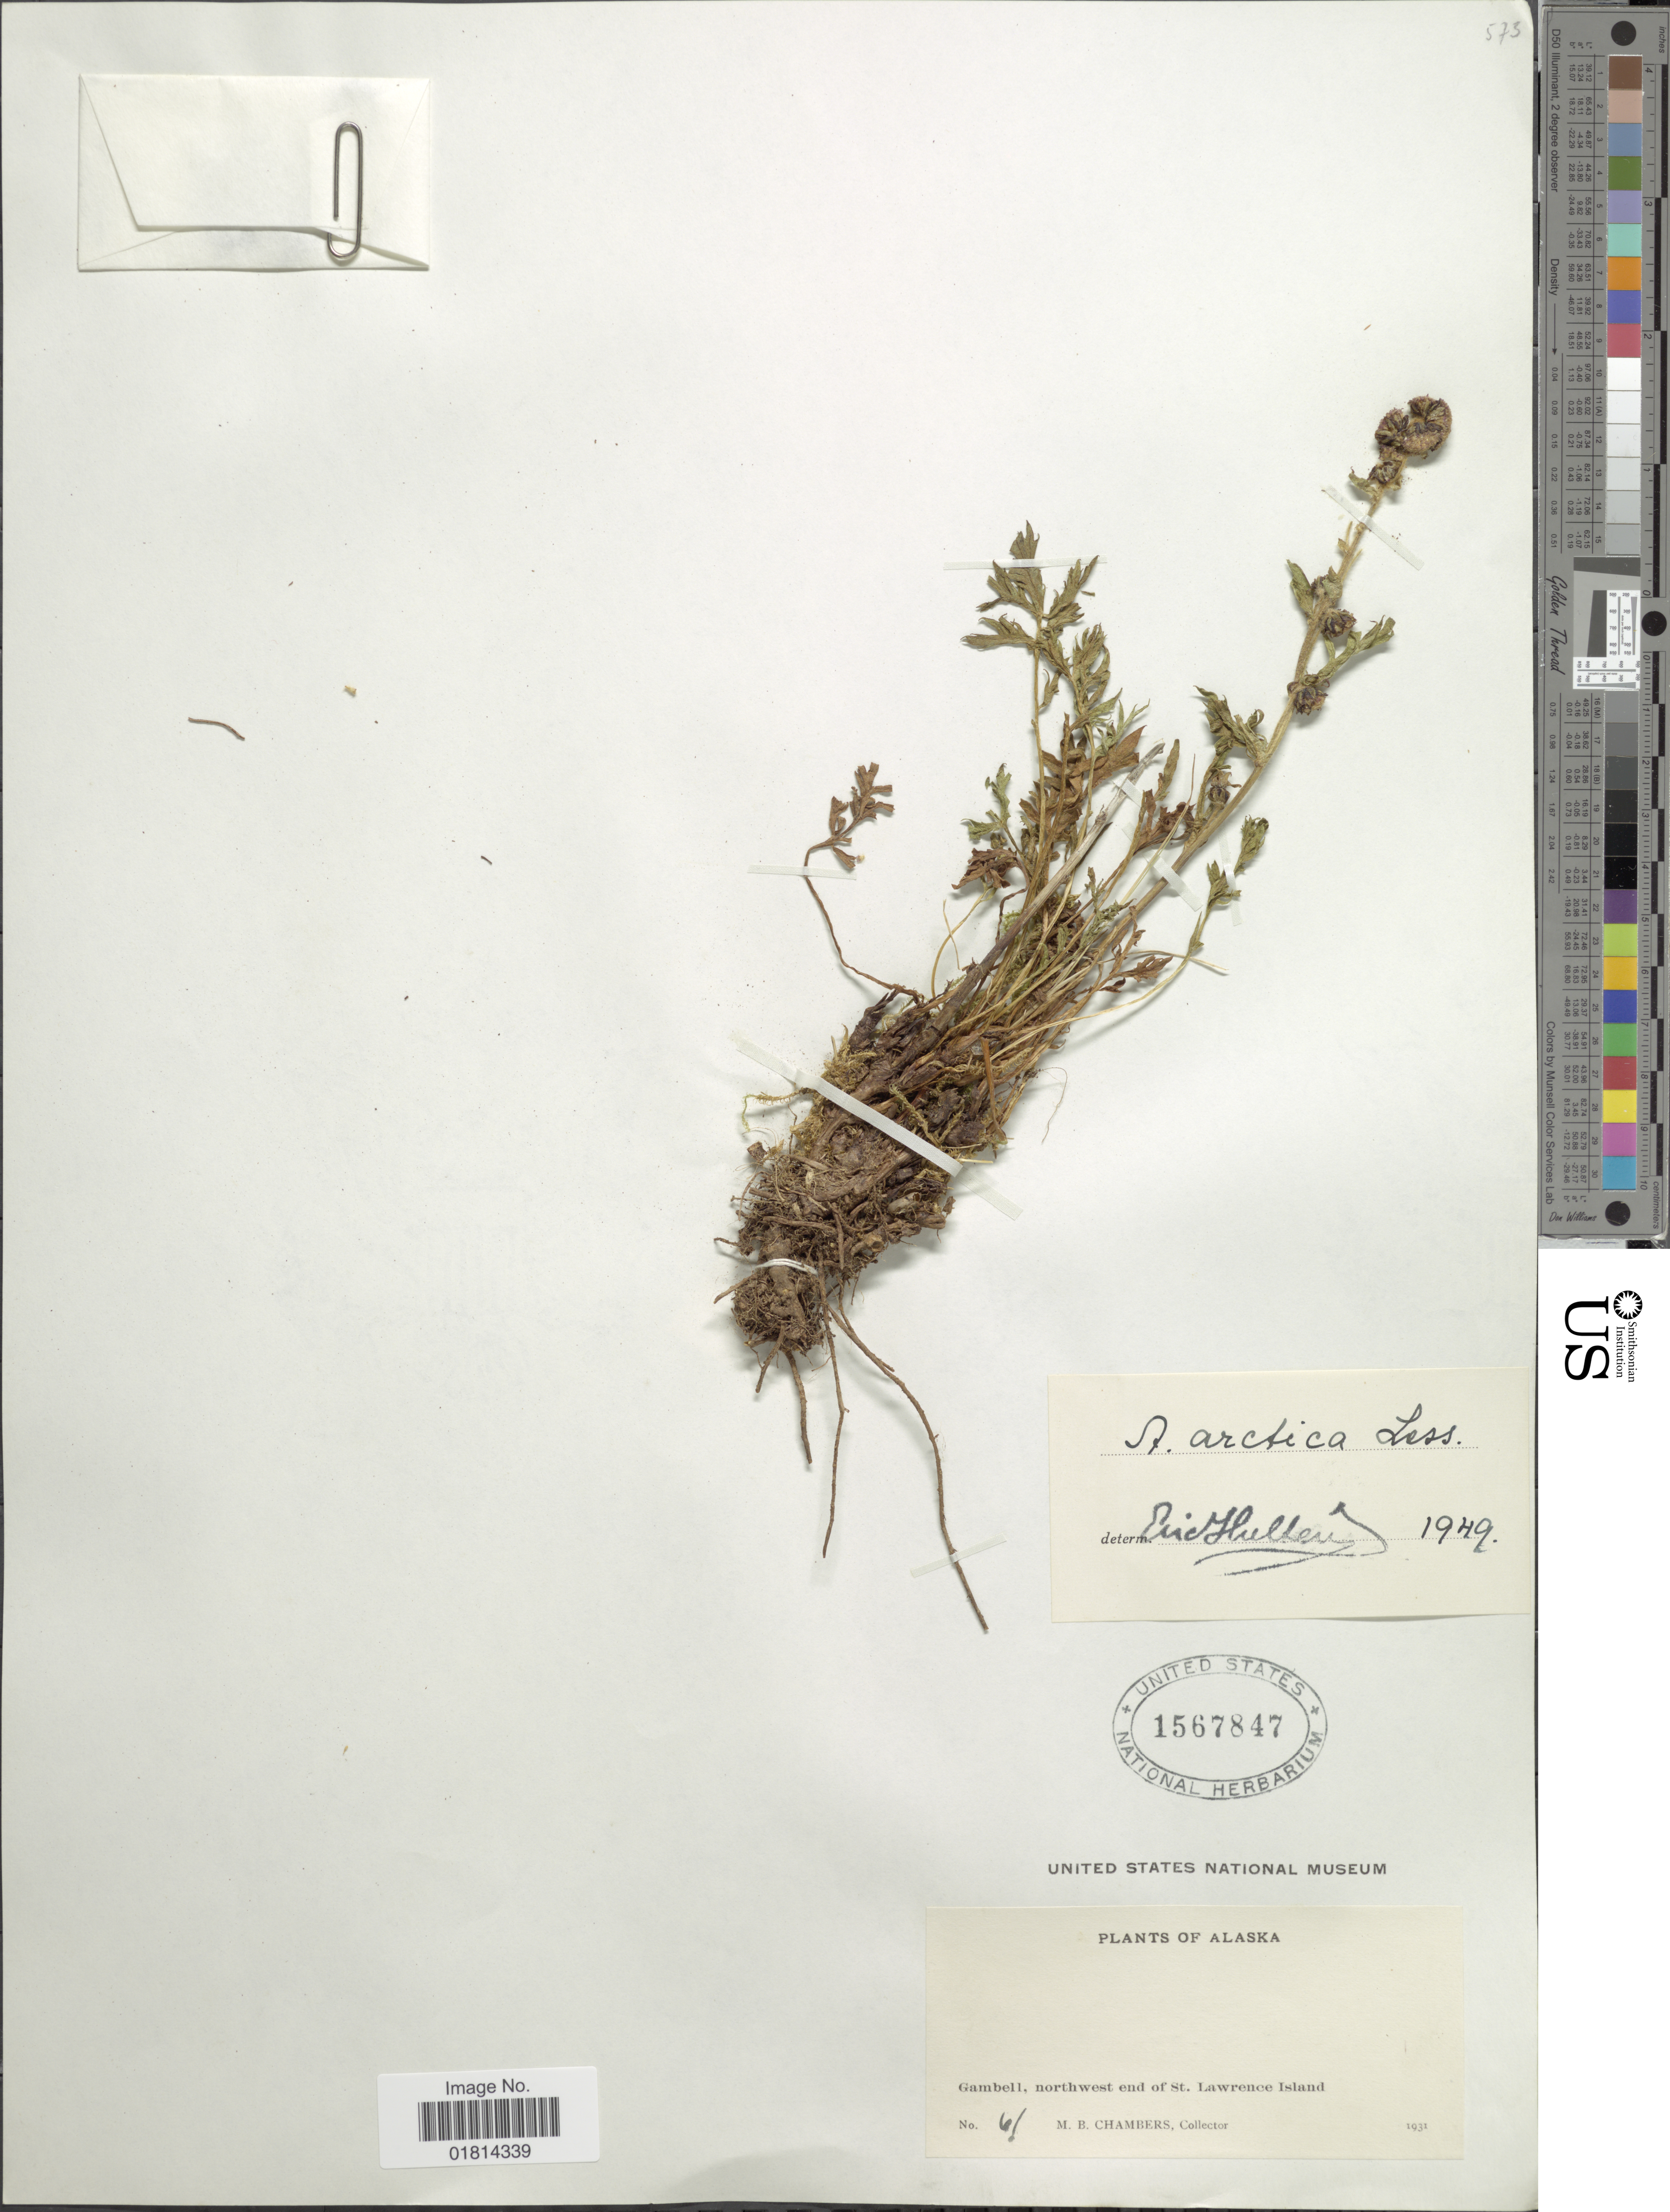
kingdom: Plantae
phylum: Tracheophyta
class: Magnoliopsida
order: Asterales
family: Asteraceae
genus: Artemisia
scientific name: Artemisia arctica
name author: Less.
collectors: M. Chambers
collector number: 61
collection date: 1931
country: United States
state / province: Alaska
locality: Gambell, northwest end of St. Lawrence Island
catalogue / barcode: US 1567847